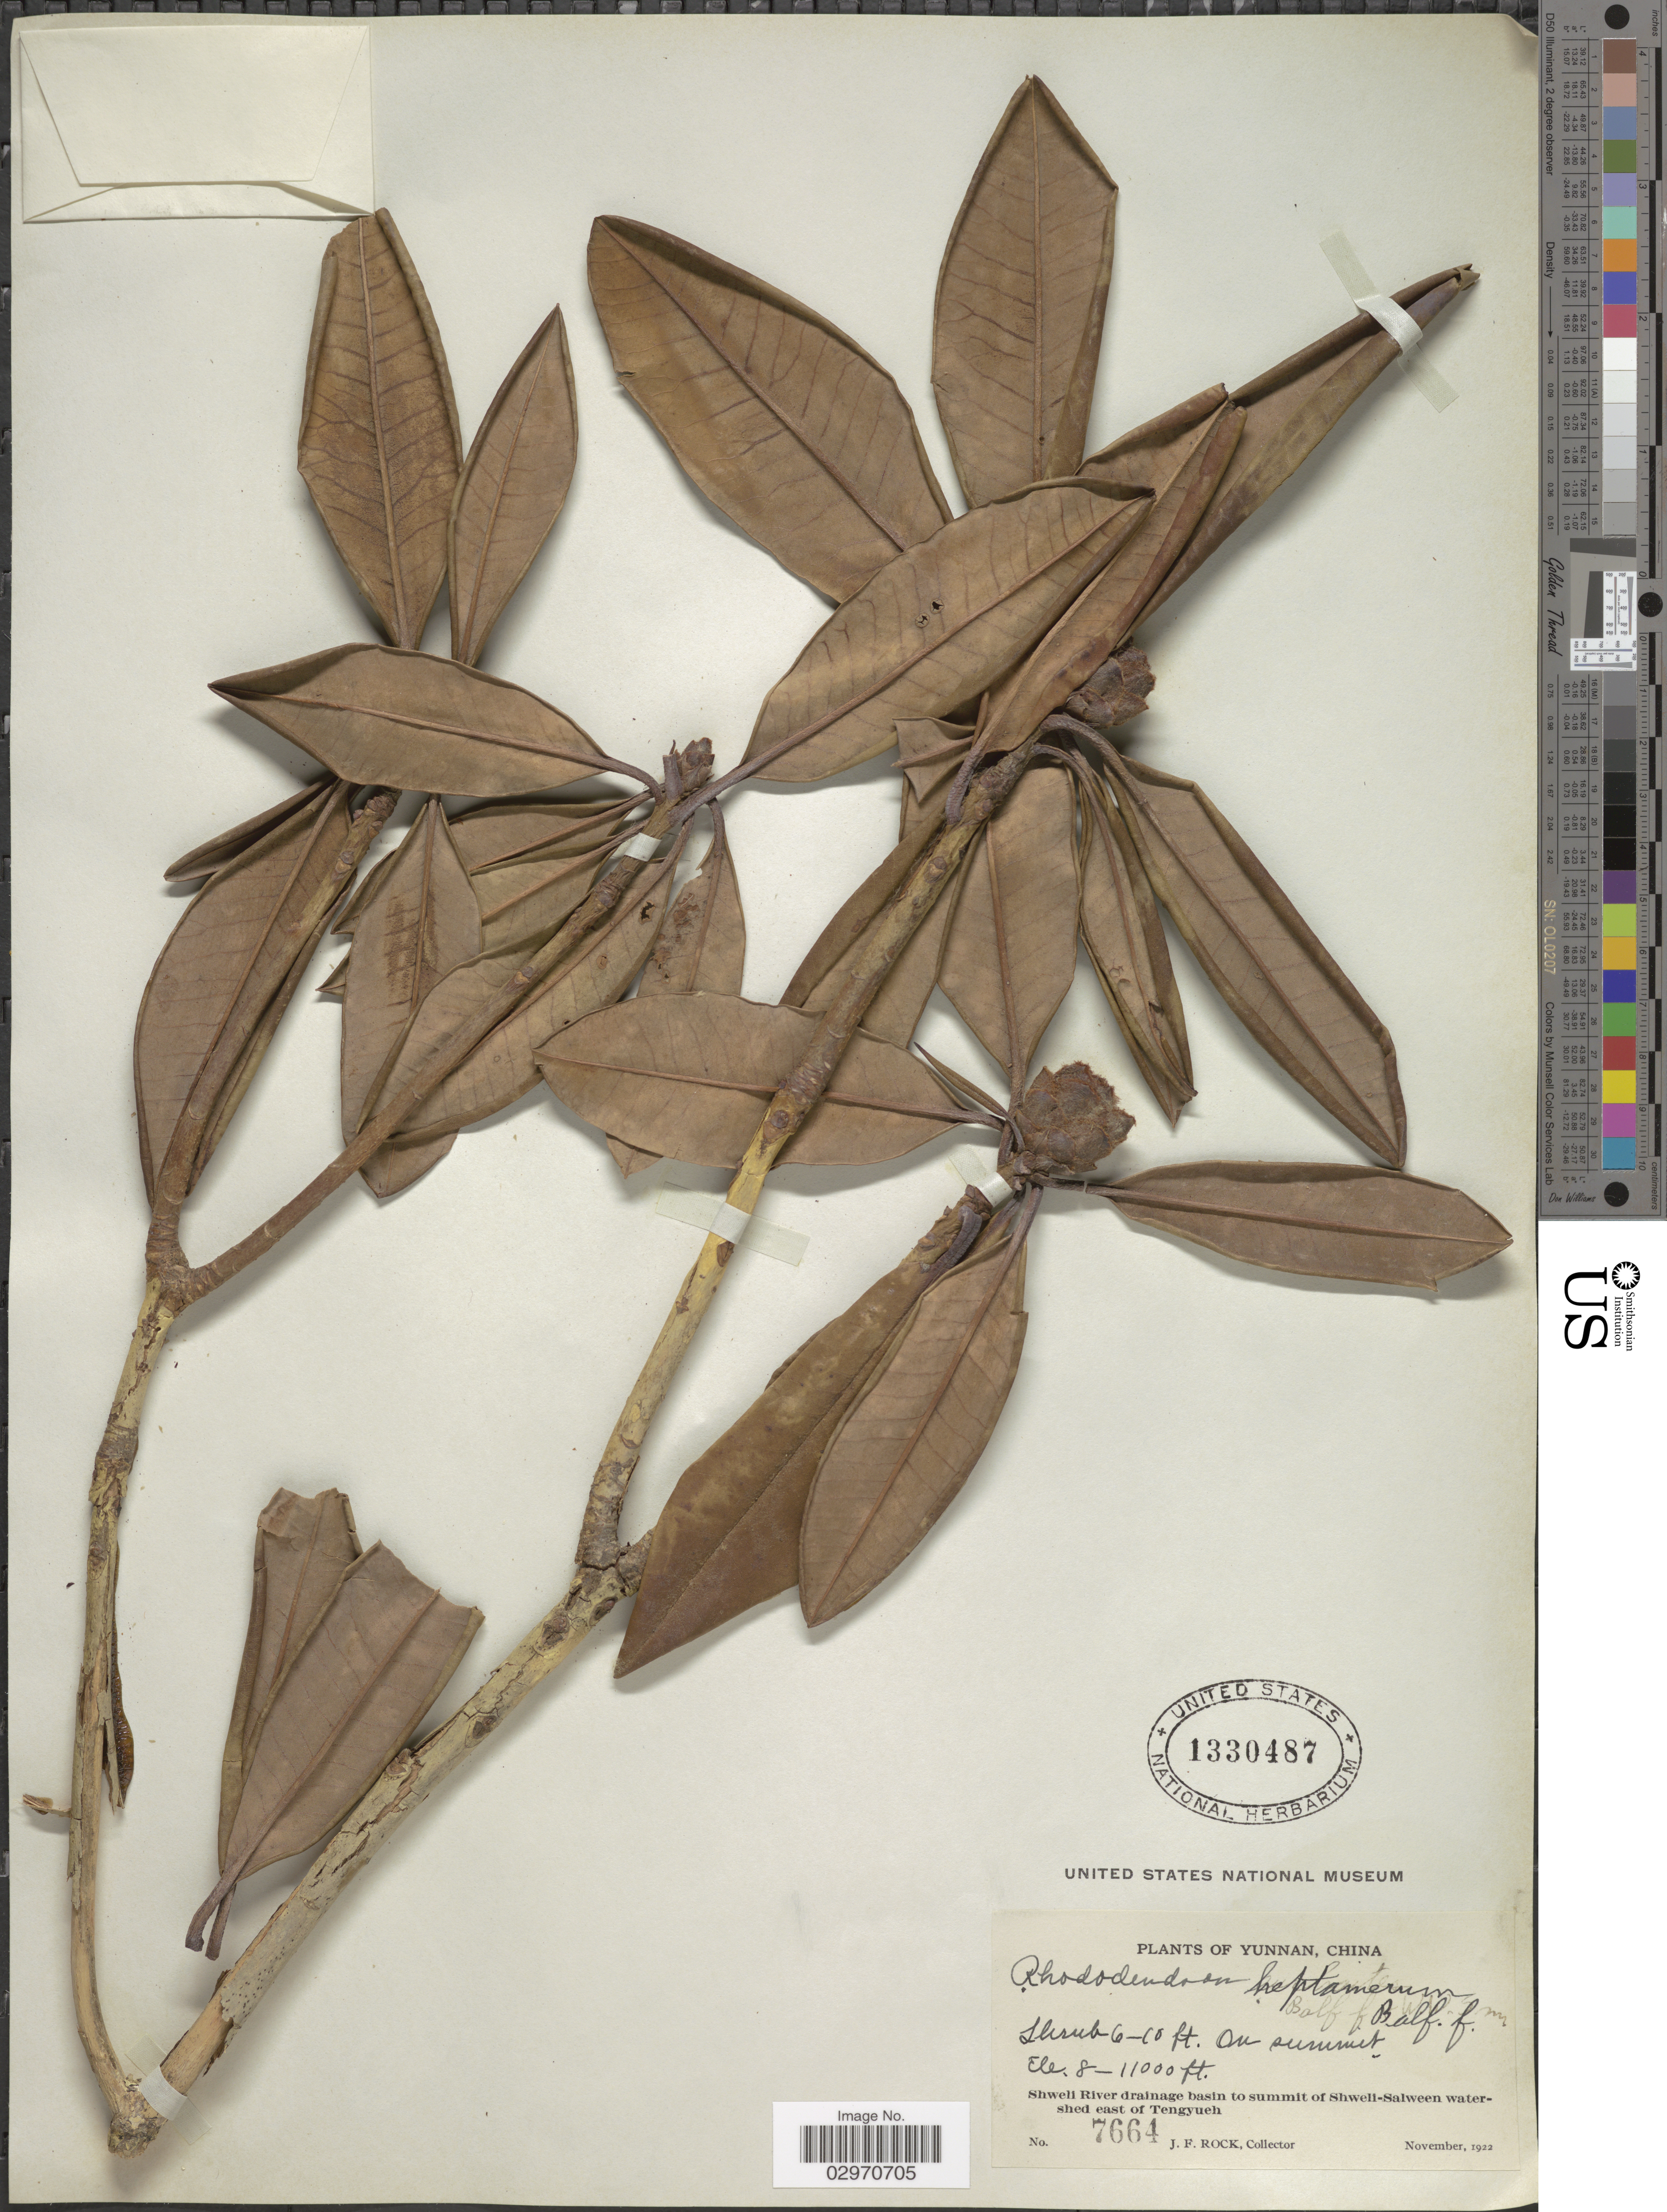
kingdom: Plantae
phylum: Tracheophyta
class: Magnoliopsida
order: Ericales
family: Ericaceae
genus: Rhododendron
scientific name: Rhododendron eritimum subsp. heptamerum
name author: Balf. f.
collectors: J. Rock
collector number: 7664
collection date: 1922-11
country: China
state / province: Yunnan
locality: On summit. Shweli River Drainage basin to summit of Shweli-Salween watershed east of Tengyueh.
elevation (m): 2438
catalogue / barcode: US 1330487